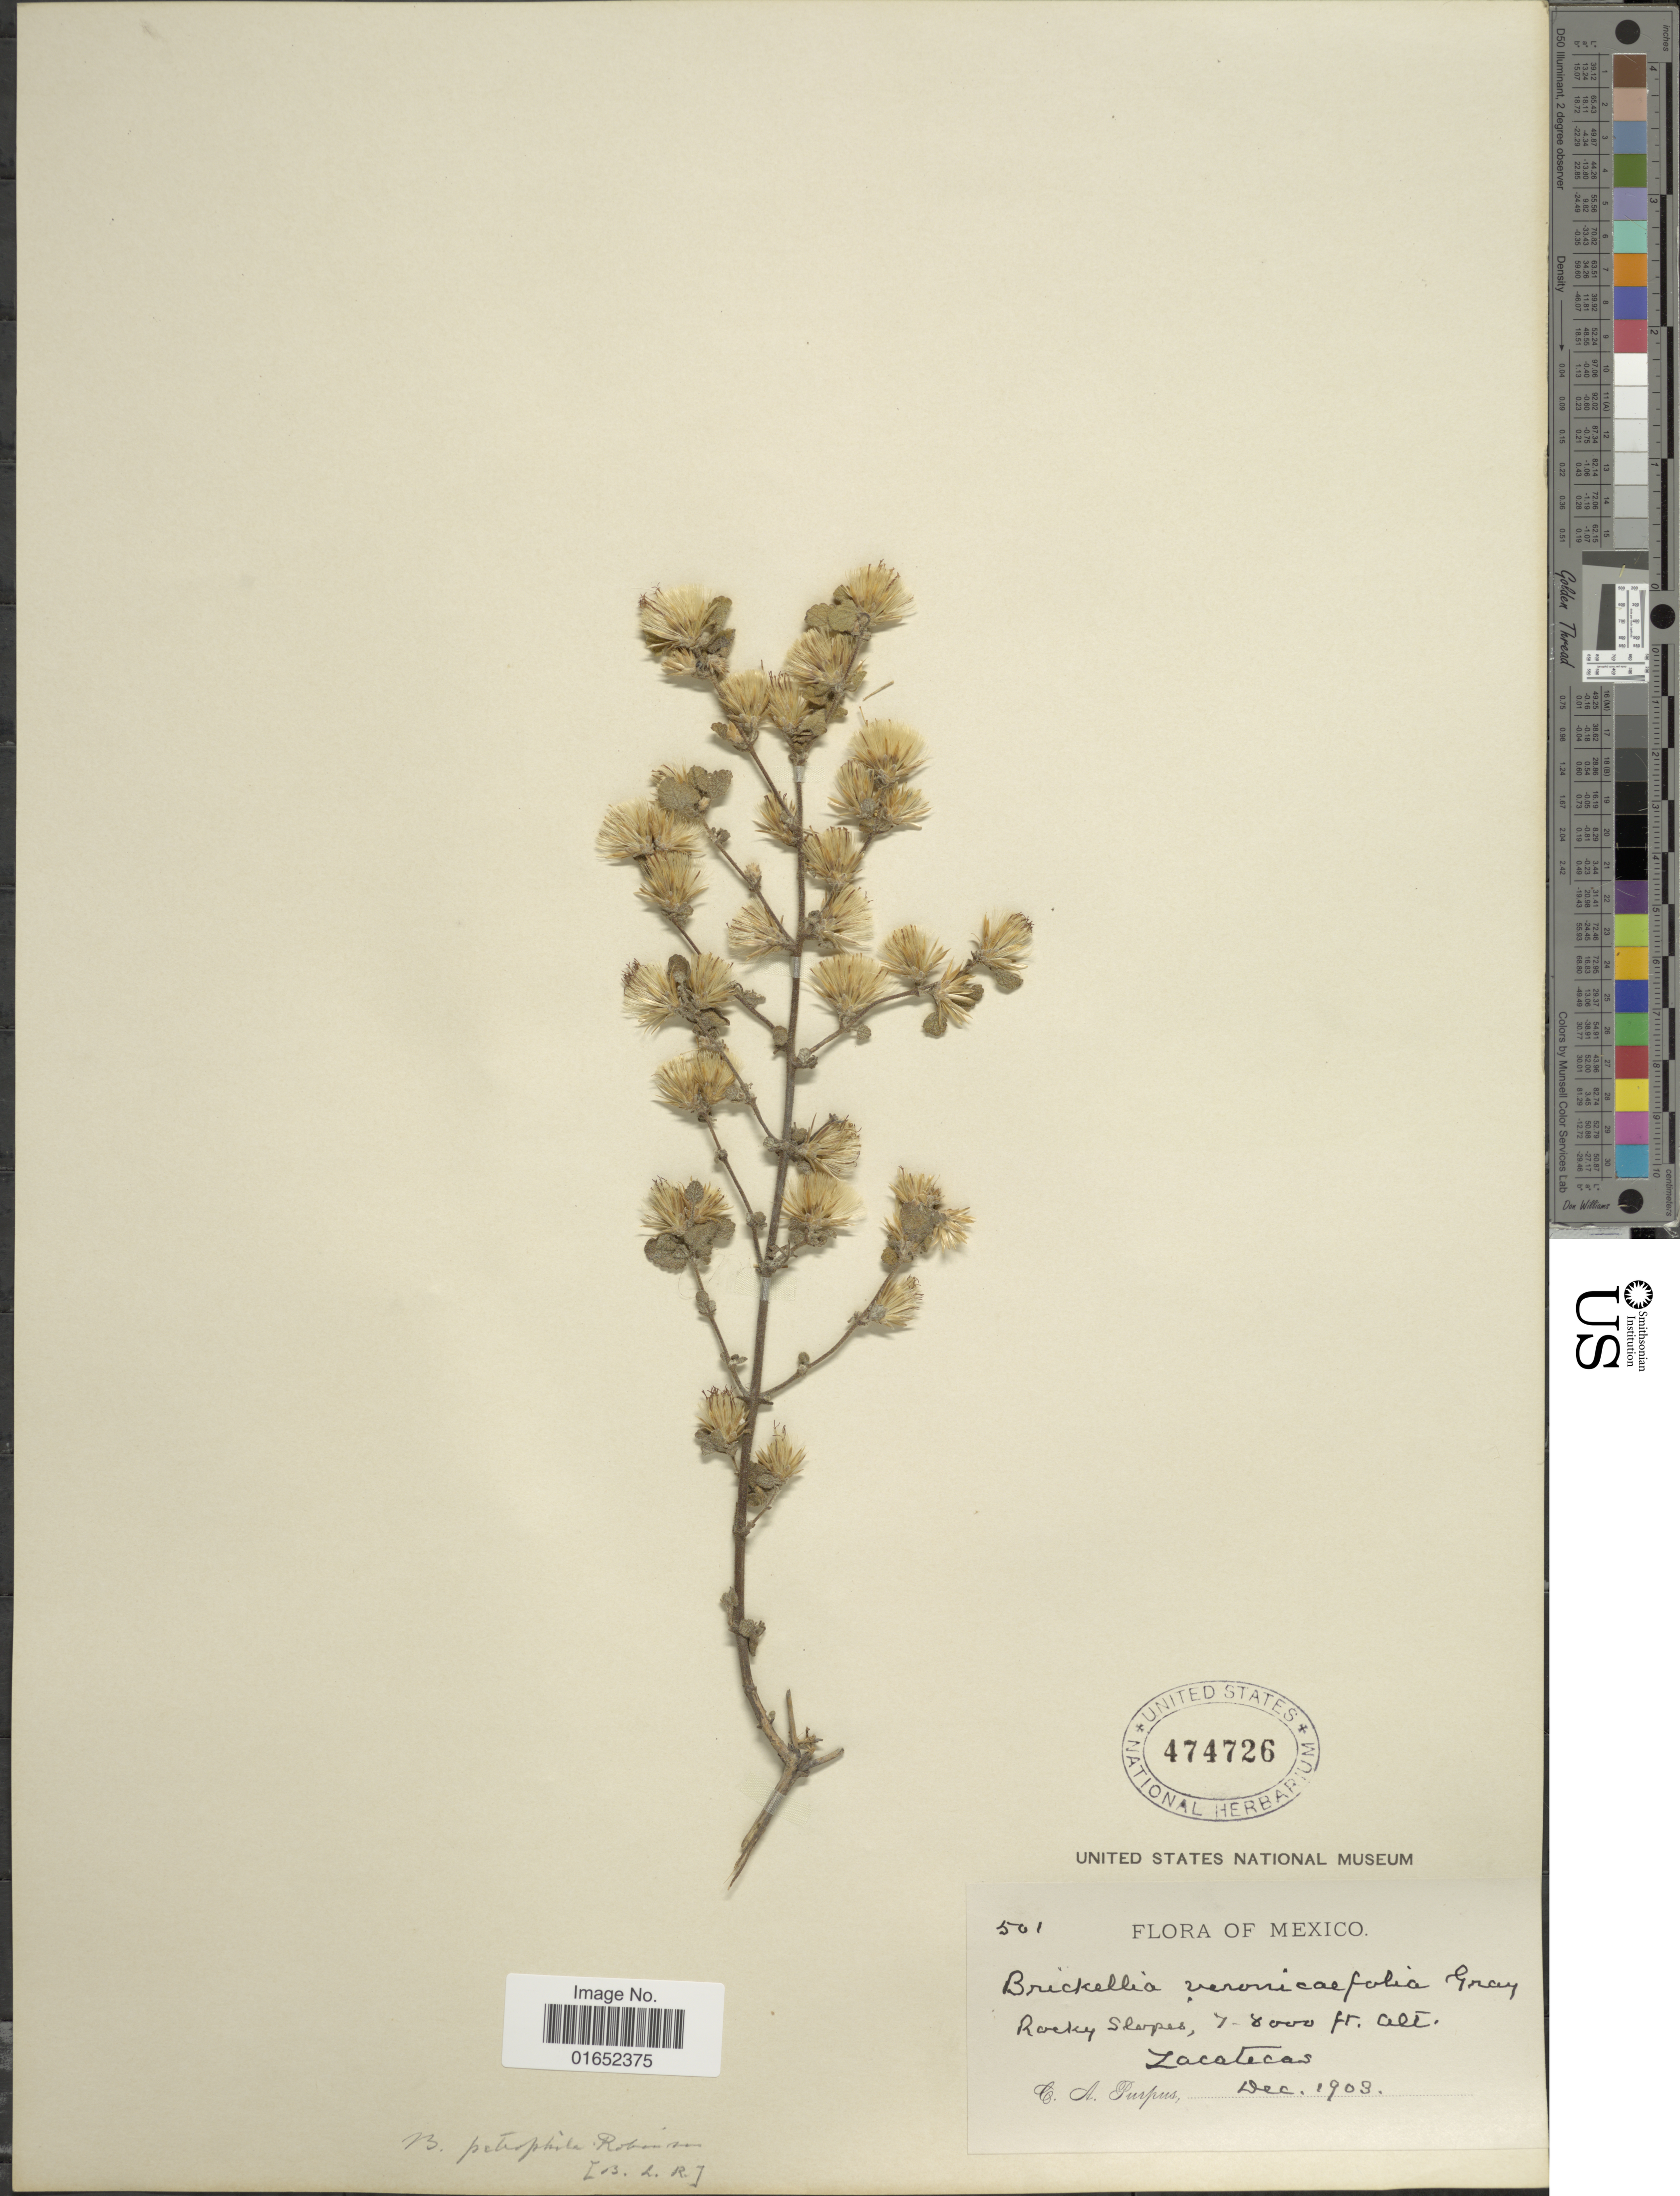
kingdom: Plantae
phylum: Tracheophyta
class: Magnoliopsida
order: Asterales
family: Asteraceae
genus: Brickellia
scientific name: Brickellia veronicaefolia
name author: (Kunth) A. Gray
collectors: C. A. Purpus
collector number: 501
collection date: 1903-12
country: Mexico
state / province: Zacatecas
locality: Rocky slopes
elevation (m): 2134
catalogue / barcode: US 474726